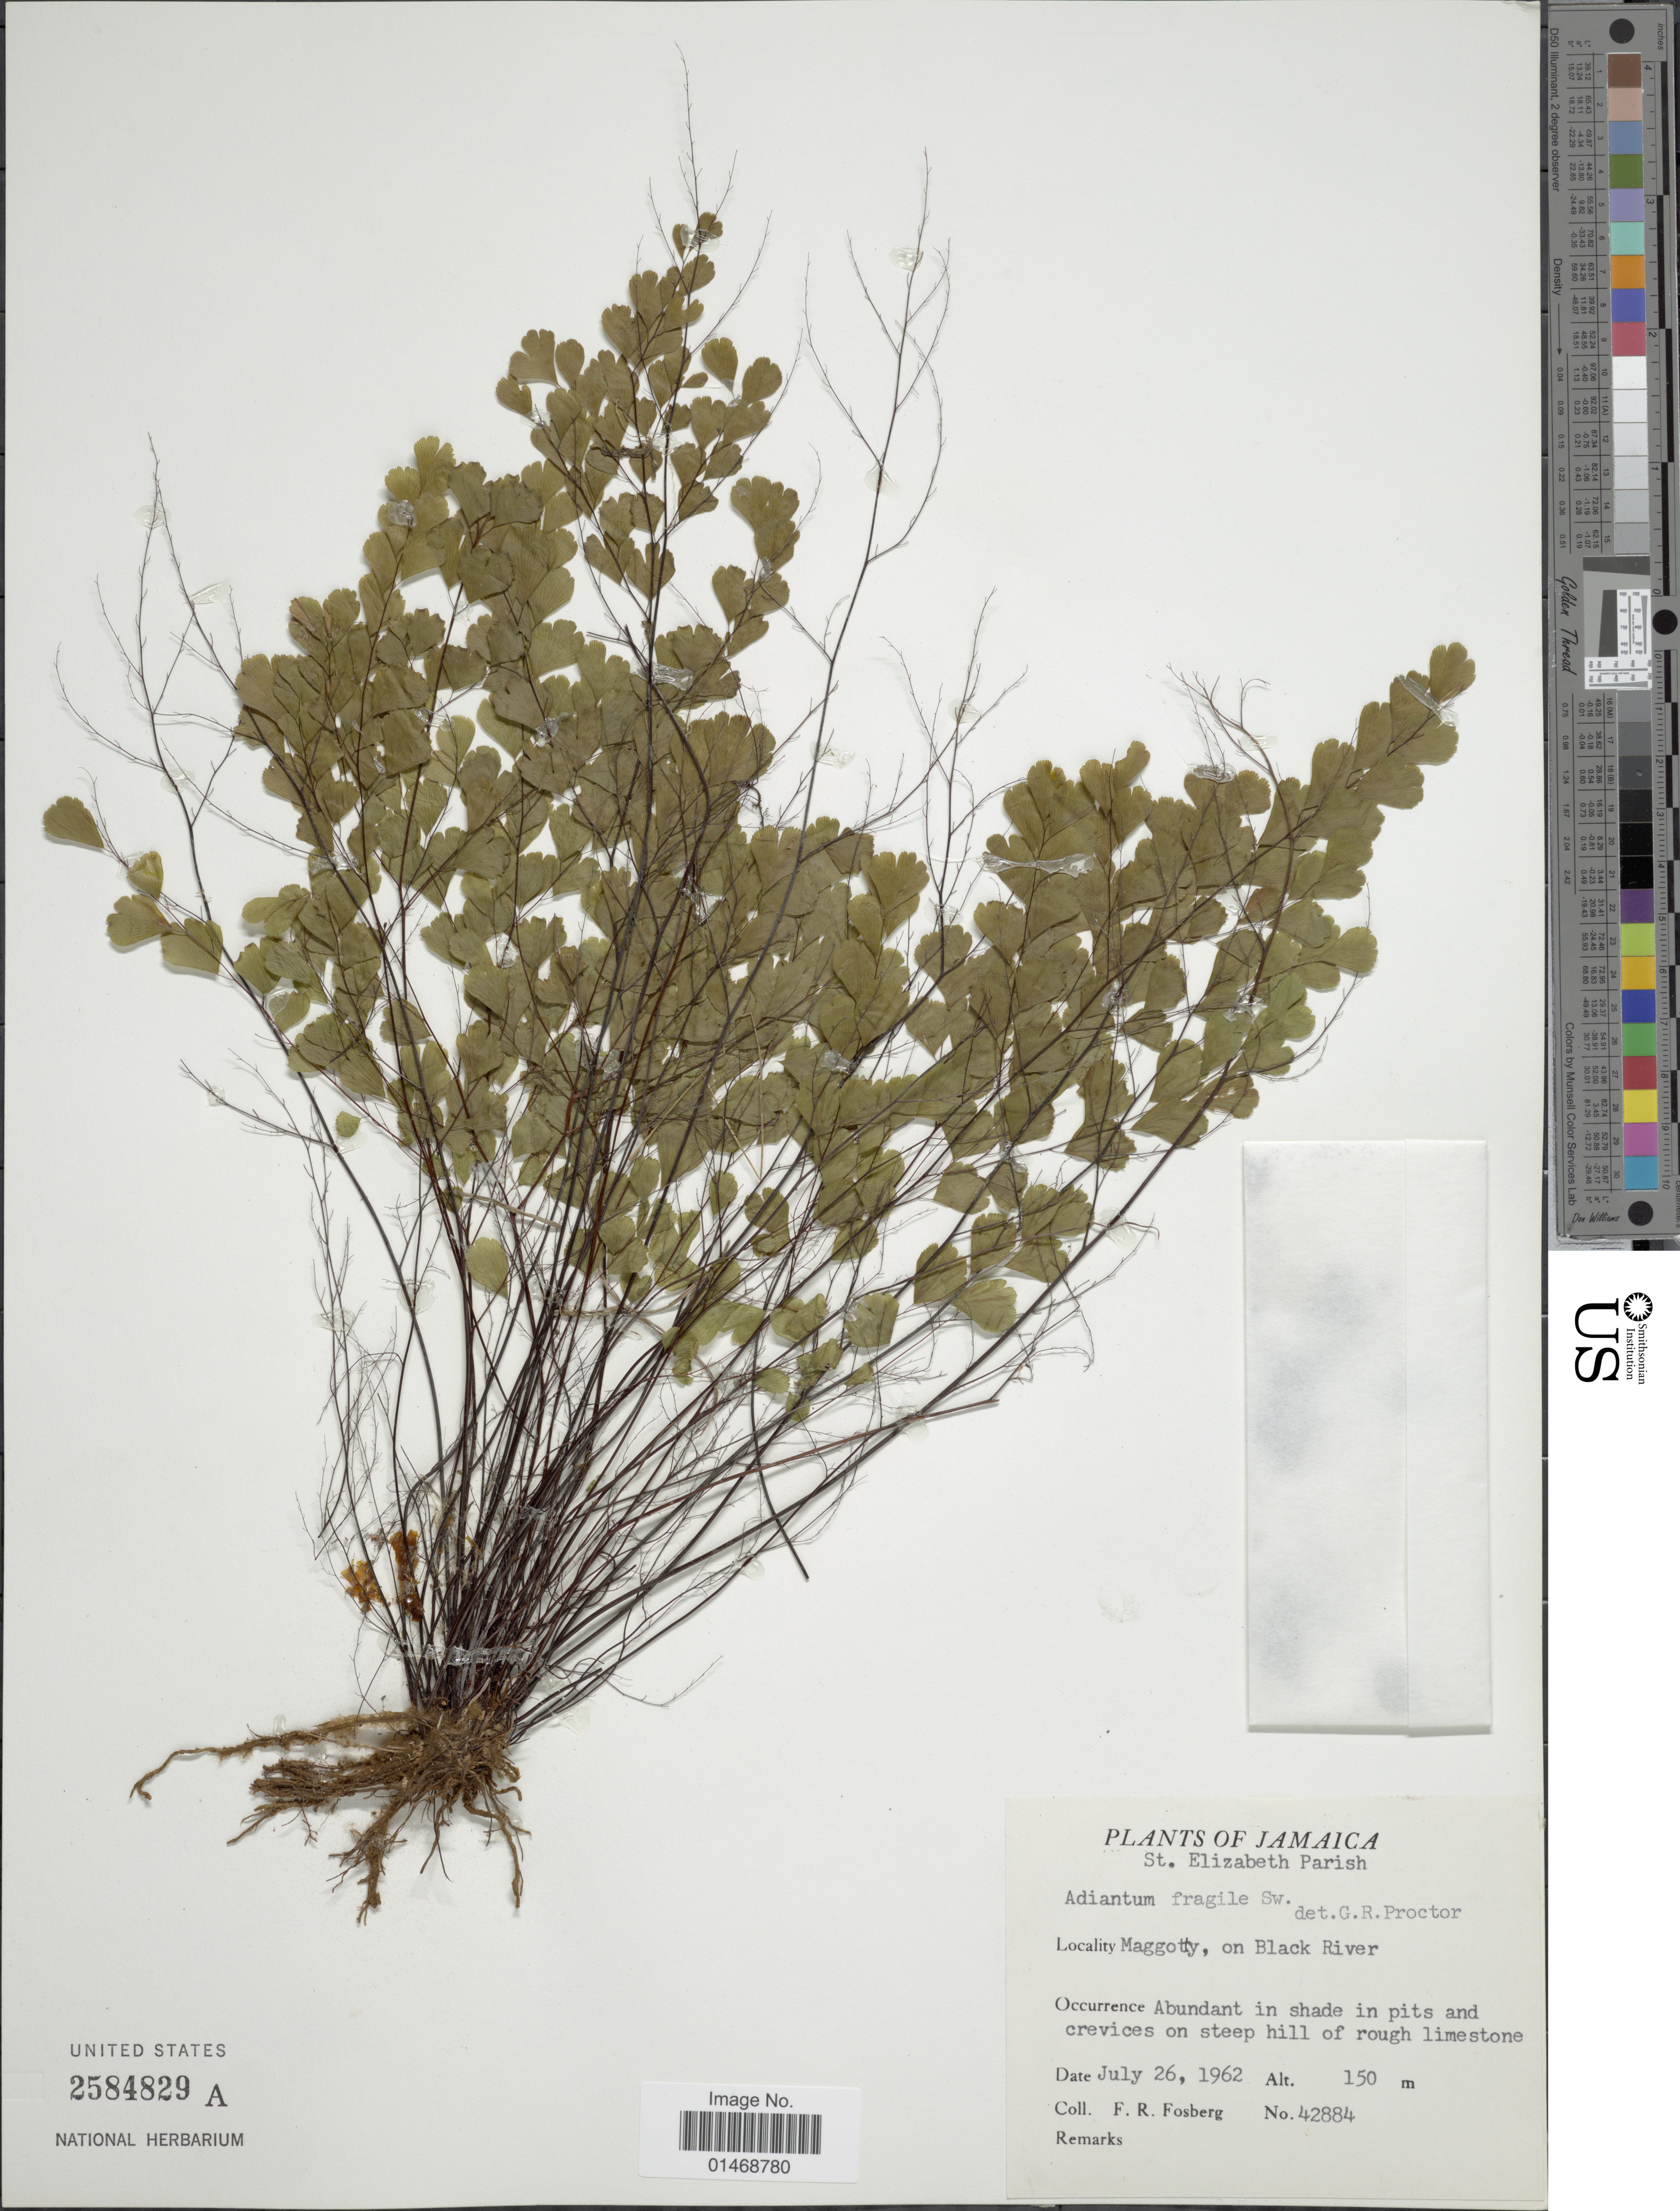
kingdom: Plantae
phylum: Tracheophyta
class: Polypodiopsida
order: Polypodiales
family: Pteridaceae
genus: Adiantum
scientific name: Adiantum fragile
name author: Sw.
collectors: F. R. Fosberg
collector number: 42884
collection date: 1962-07-26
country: Jamaica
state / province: Saint Elizabeth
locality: St Elizanbeth Parish, maggoty, on Black River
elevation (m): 150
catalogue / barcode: US 2584829A